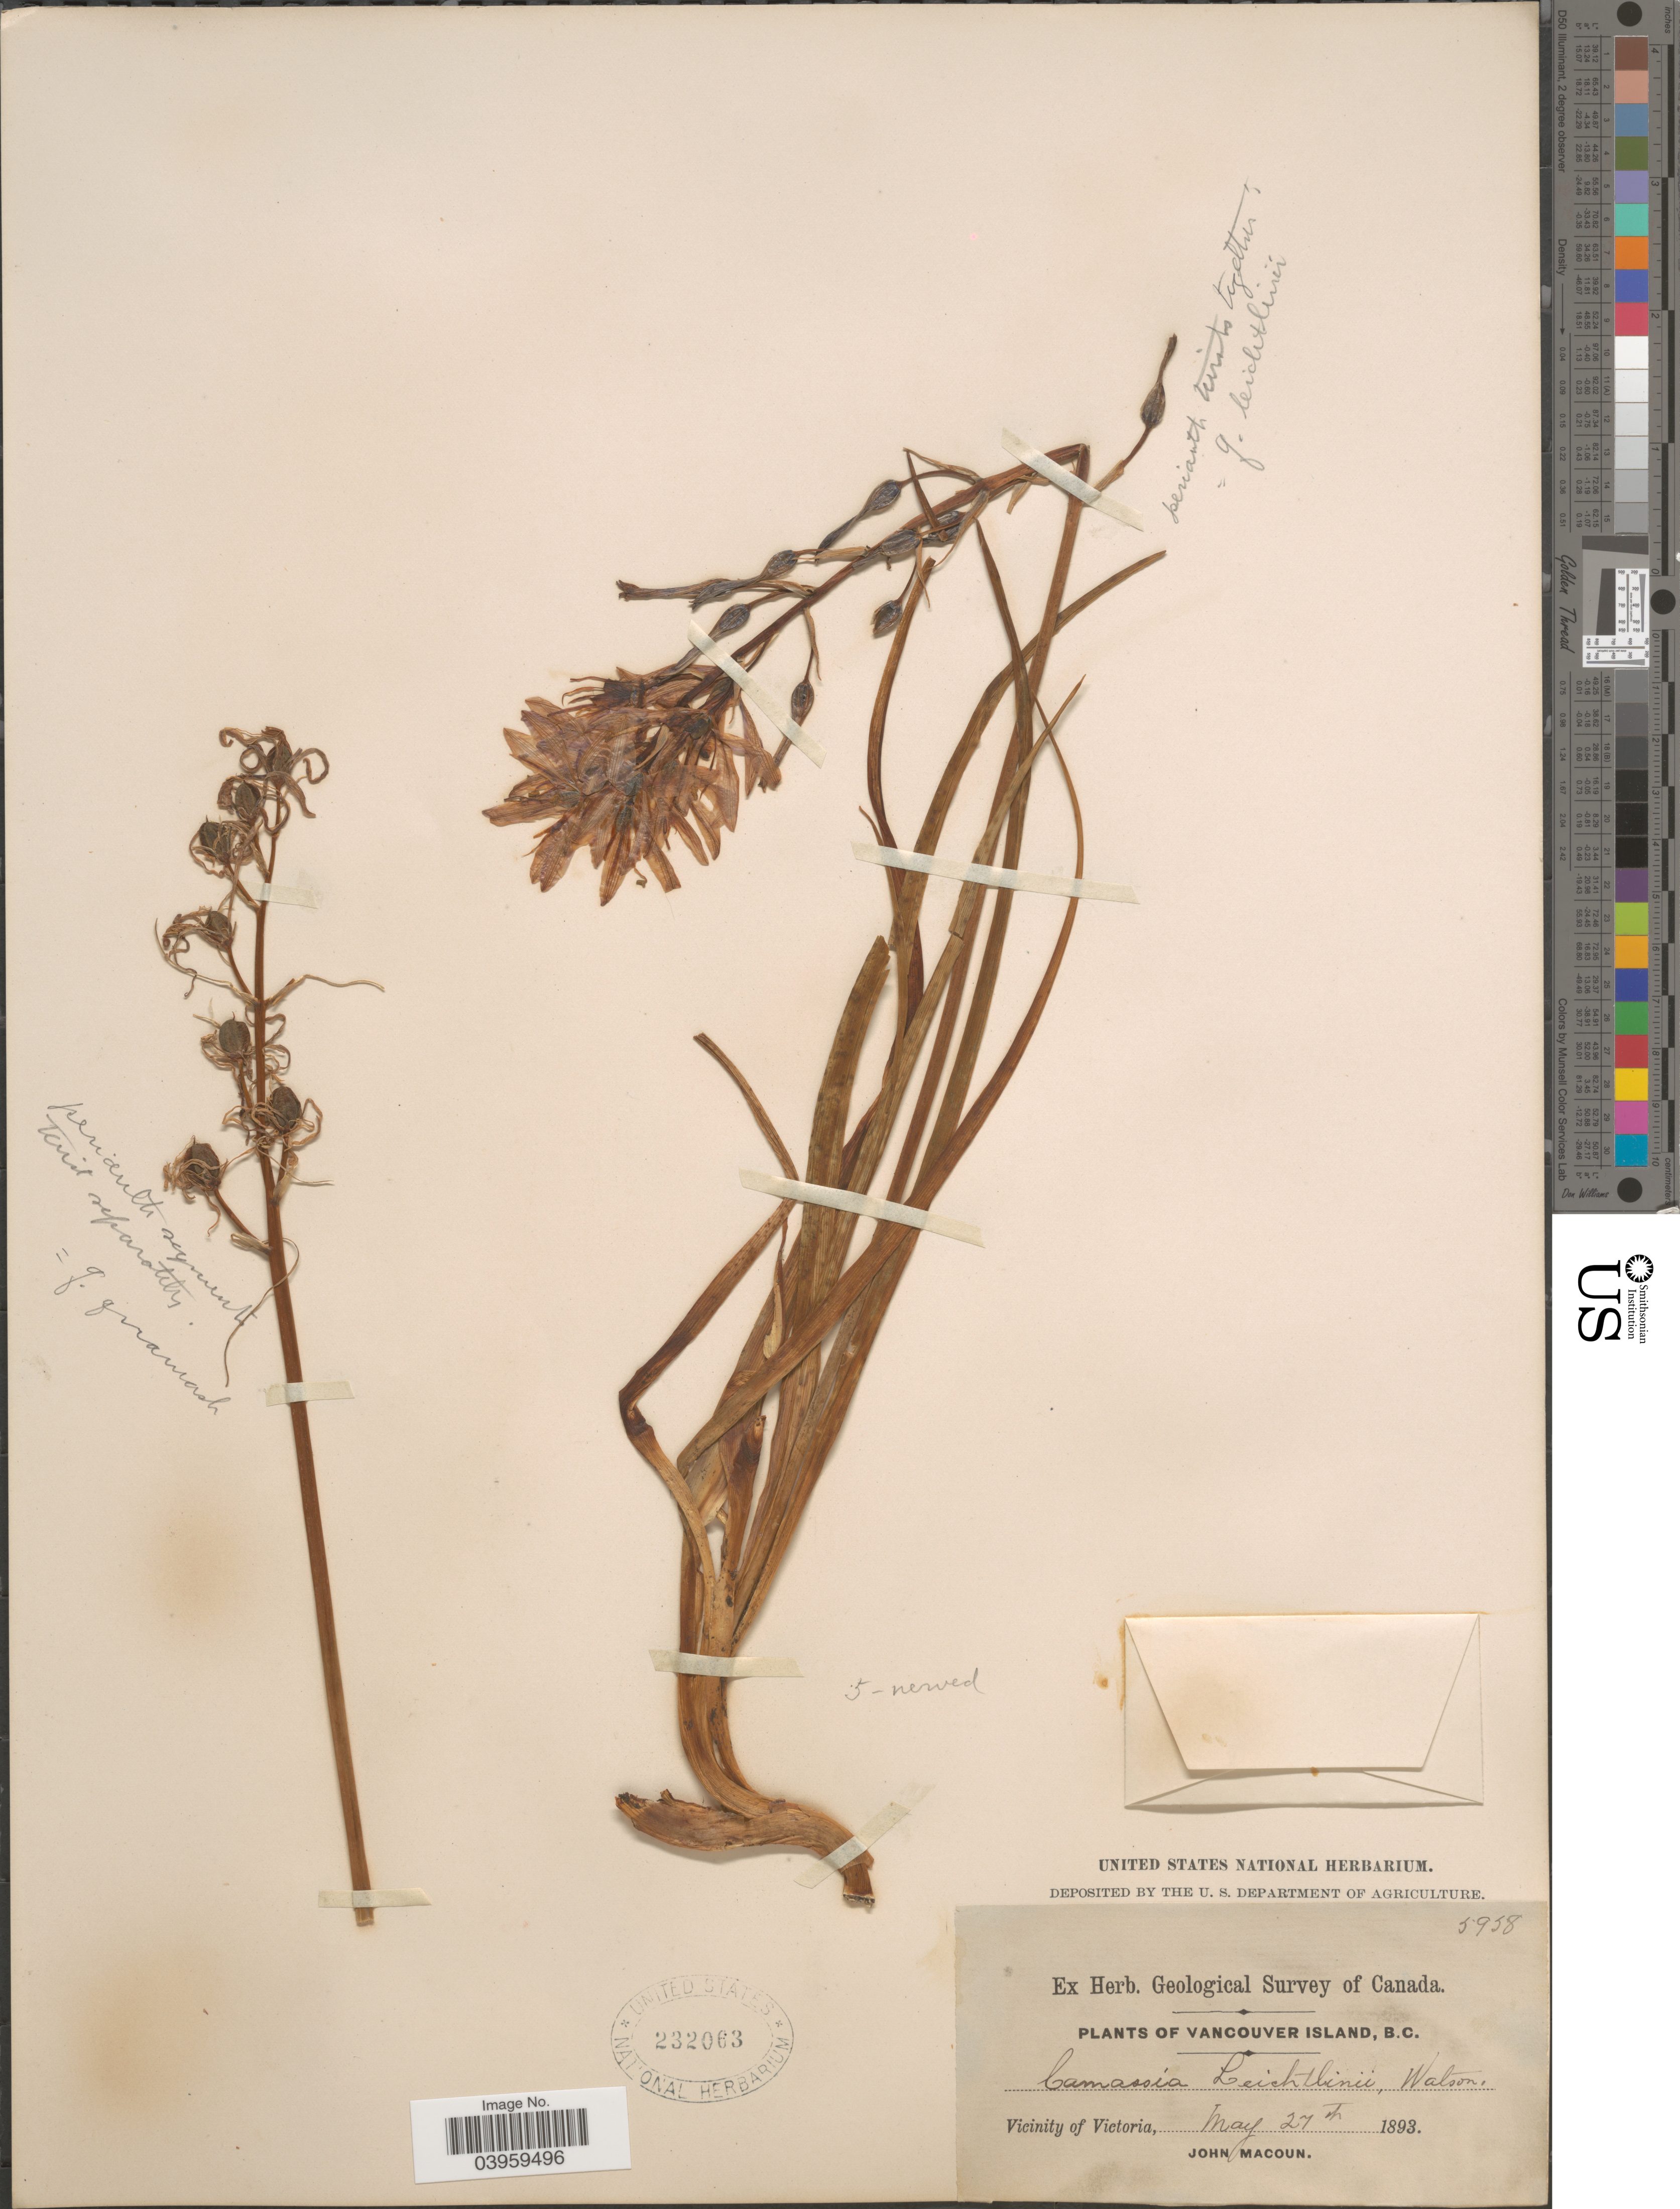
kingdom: Plantae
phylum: Tracheophyta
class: Liliopsida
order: Asparagales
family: Asparagaceae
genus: Camassia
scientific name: Camassia leichtlinii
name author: (Baker) S. Watson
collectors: J. Macoun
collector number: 5958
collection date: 1893-05-27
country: Canada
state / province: British Columbia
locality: Vancouver Island. Vicinity of Victoria.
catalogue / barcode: US 232063